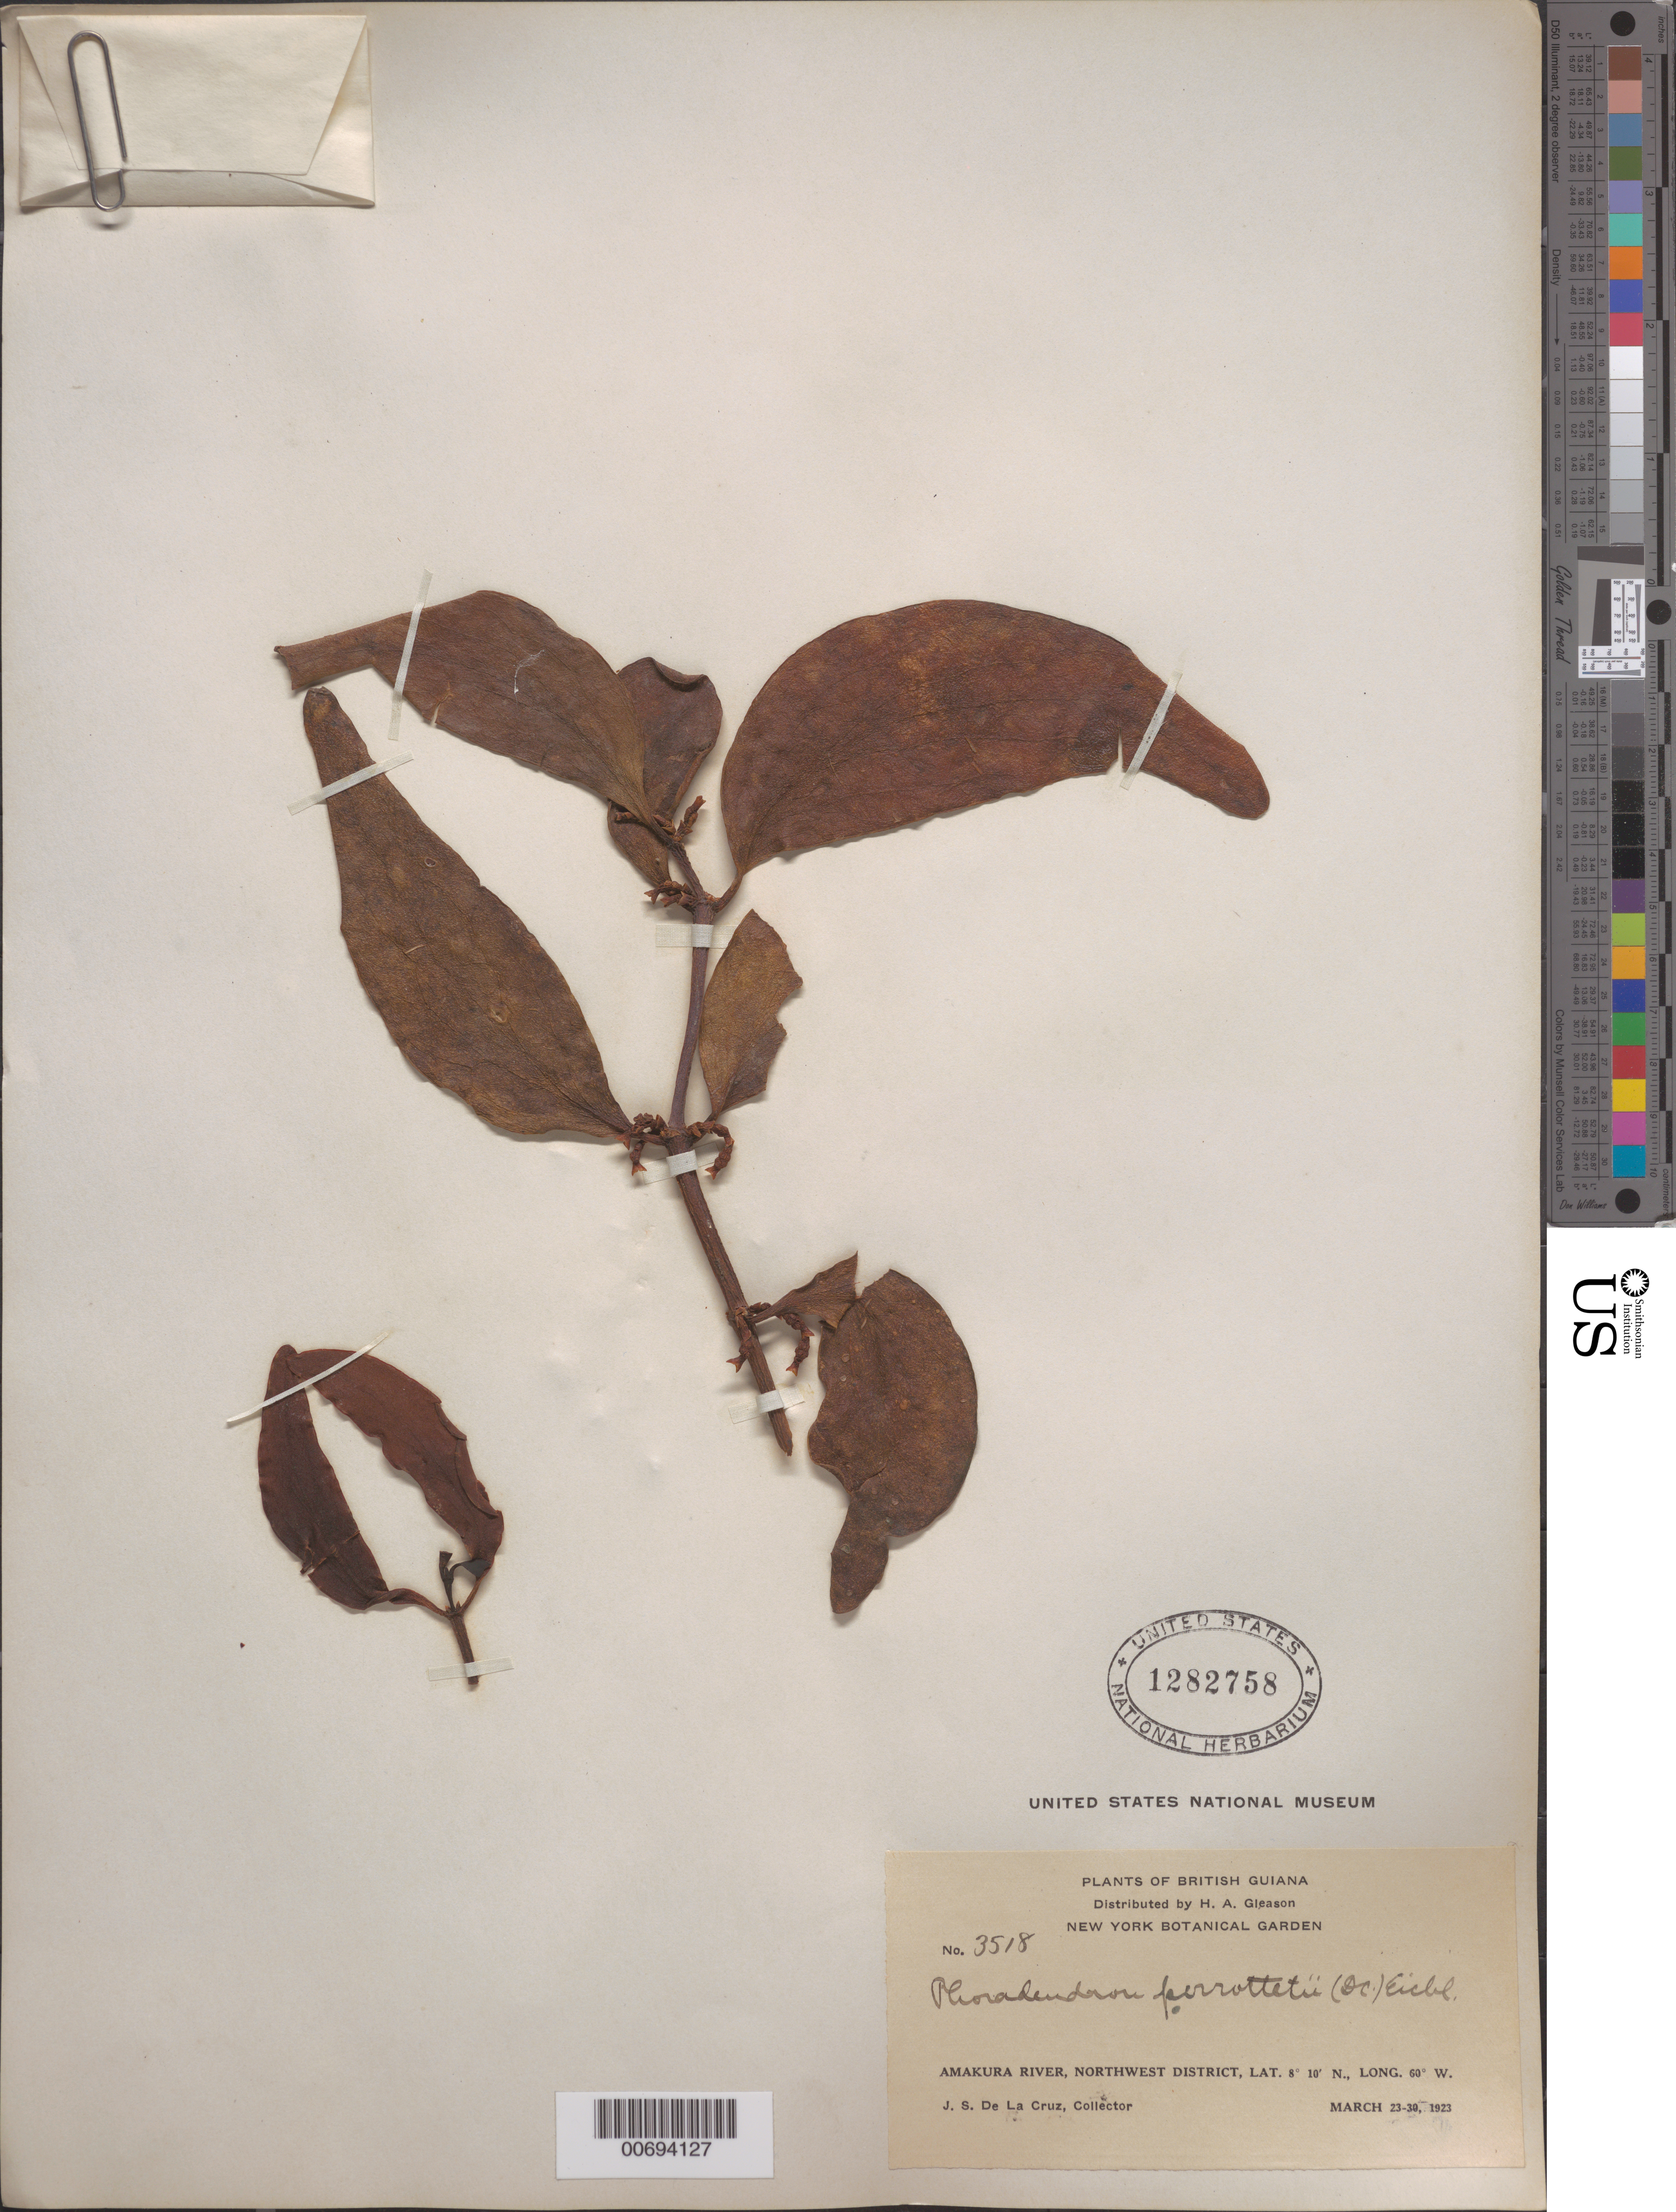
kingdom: Plantae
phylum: Tracheophyta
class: Magnoliopsida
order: Santalales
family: Viscaceae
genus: Phoradendron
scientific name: Phoradendron perrottetii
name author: (DC.) Eichler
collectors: J. S. de la Cruz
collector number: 3518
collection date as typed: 23-Mar-23 to 30-Mar-23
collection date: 1923-03-23/1923-03-30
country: Guyana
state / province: Barima-Waini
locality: Amakura R., NW District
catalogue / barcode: US 1282758